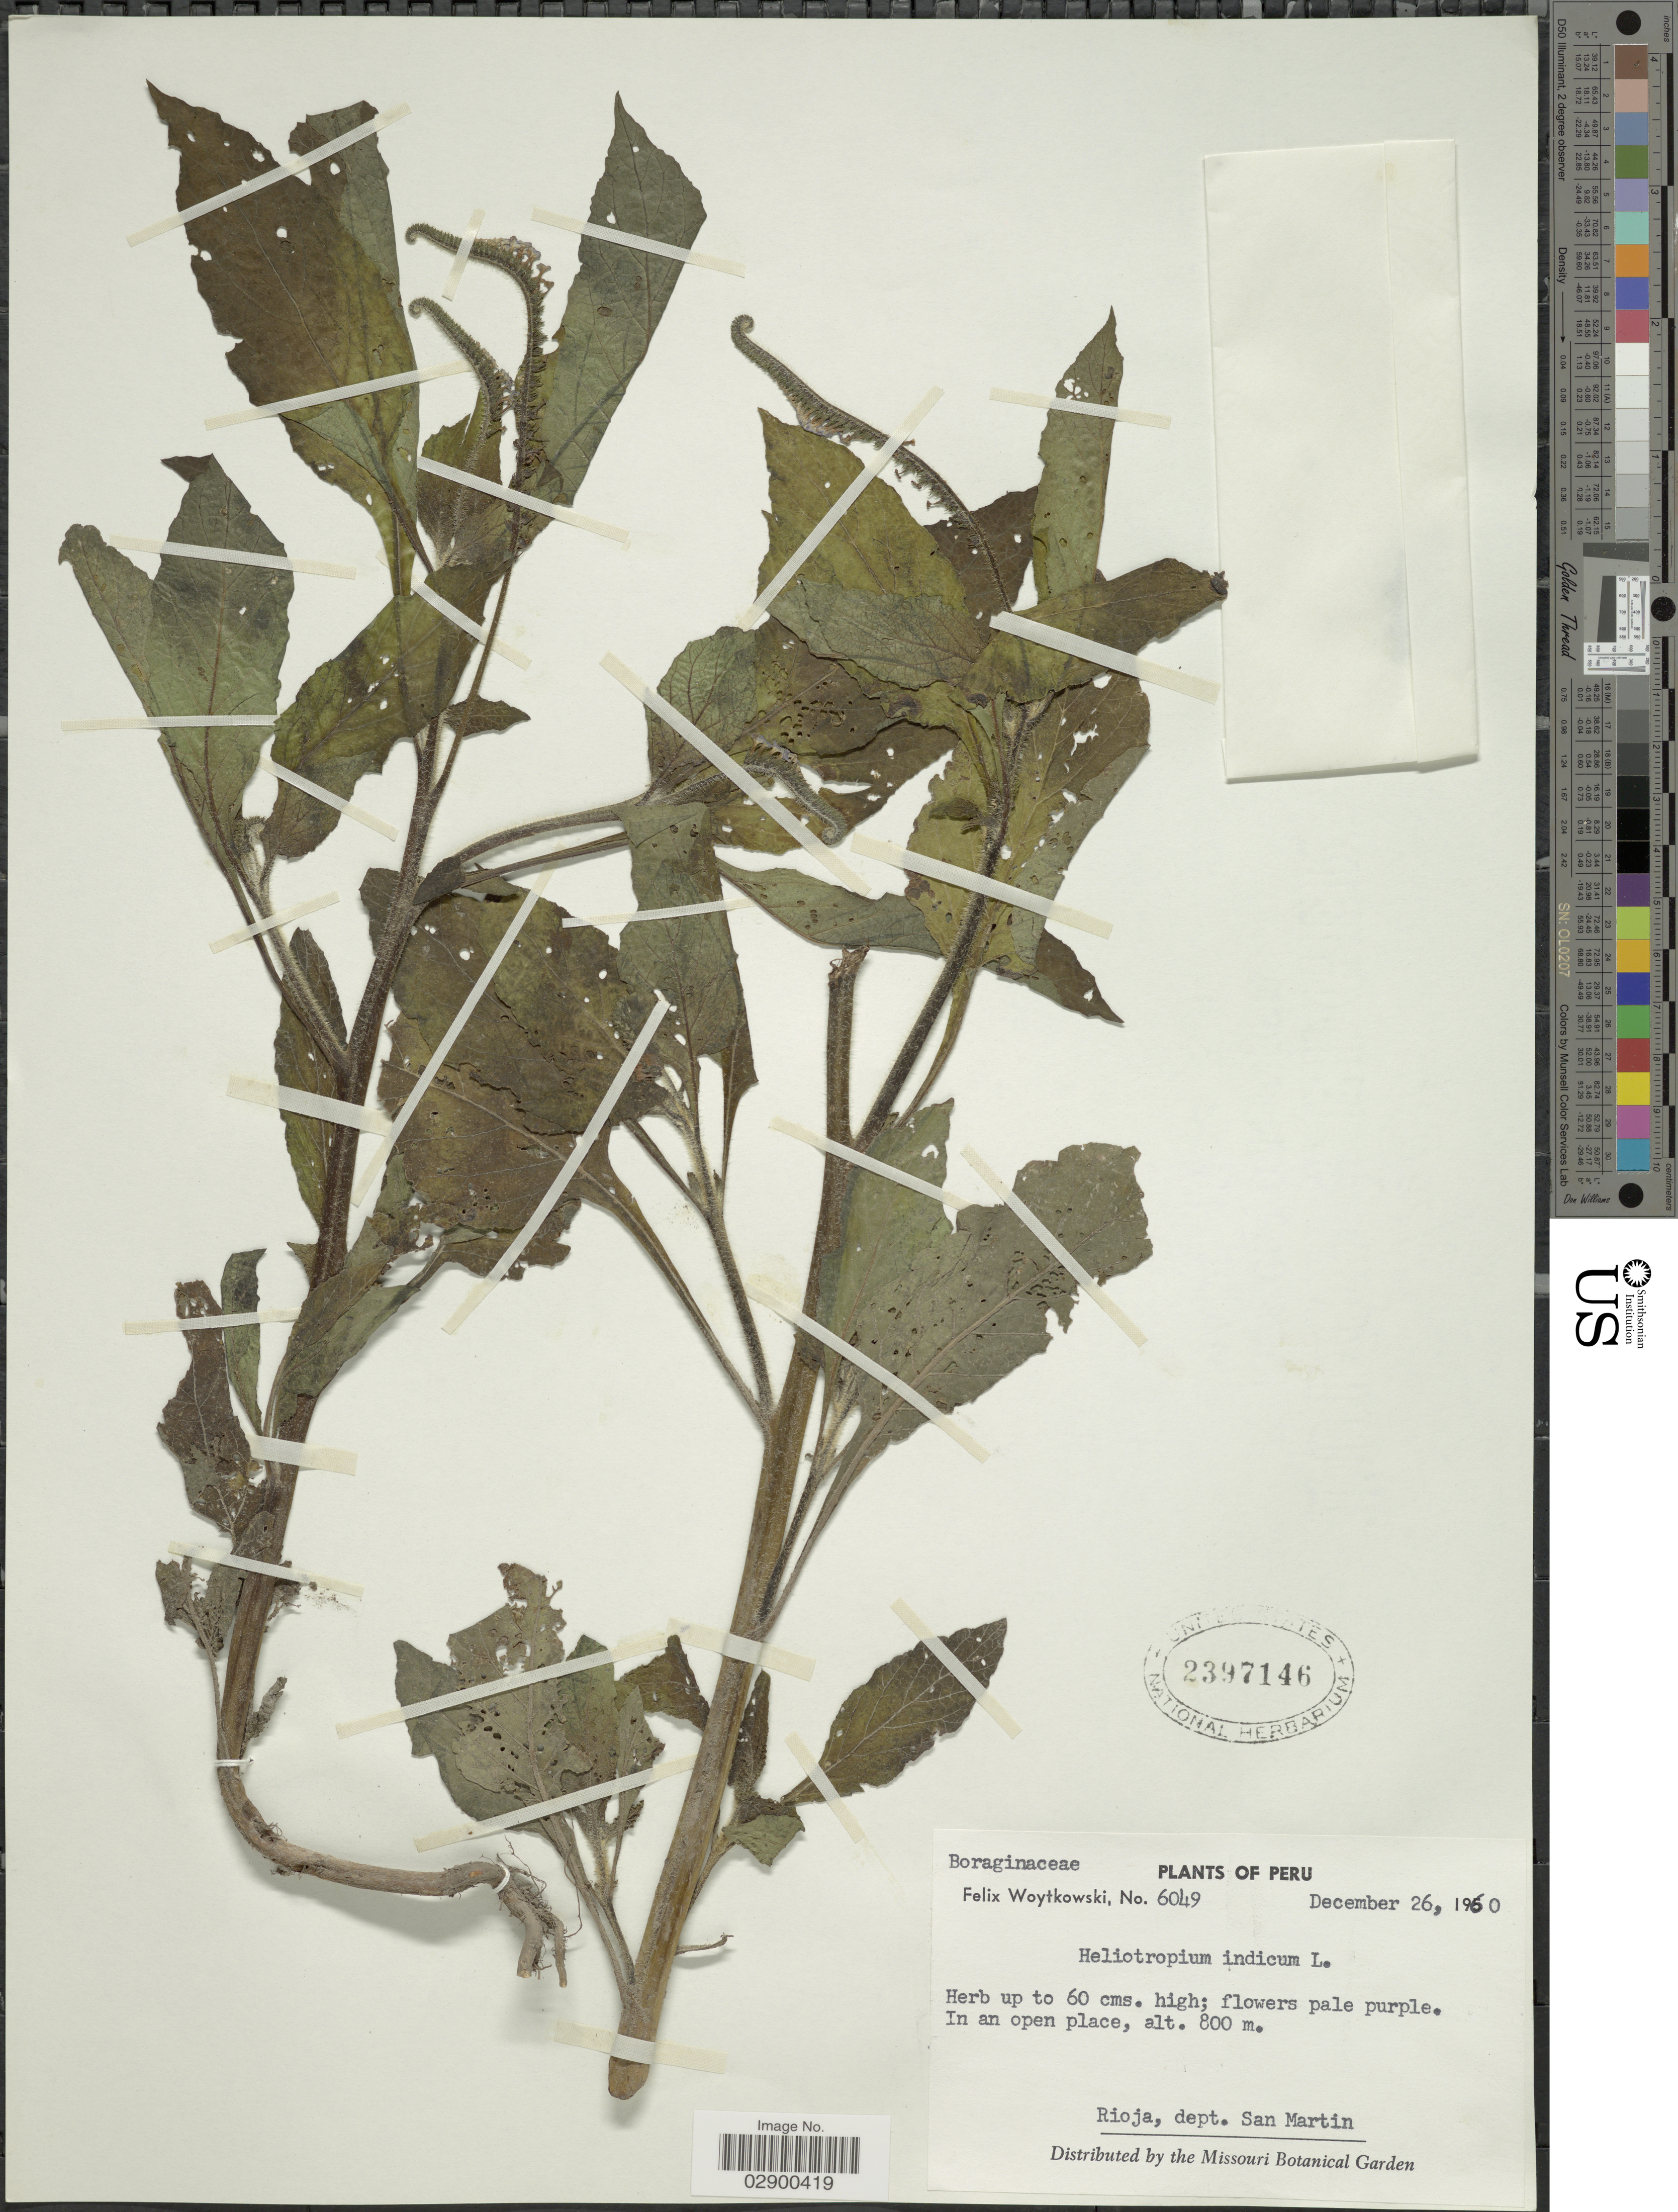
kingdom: Plantae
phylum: Tracheophyta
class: Magnoliopsida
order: Boraginales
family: Heliotropiaceae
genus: Heliotropium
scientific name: Heliotropium indicum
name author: L.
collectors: F. Woytkowski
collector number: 6049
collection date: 1960-12-26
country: Peru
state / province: San Martín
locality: Rioja, dept. San Martin.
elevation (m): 800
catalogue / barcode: US 2397146